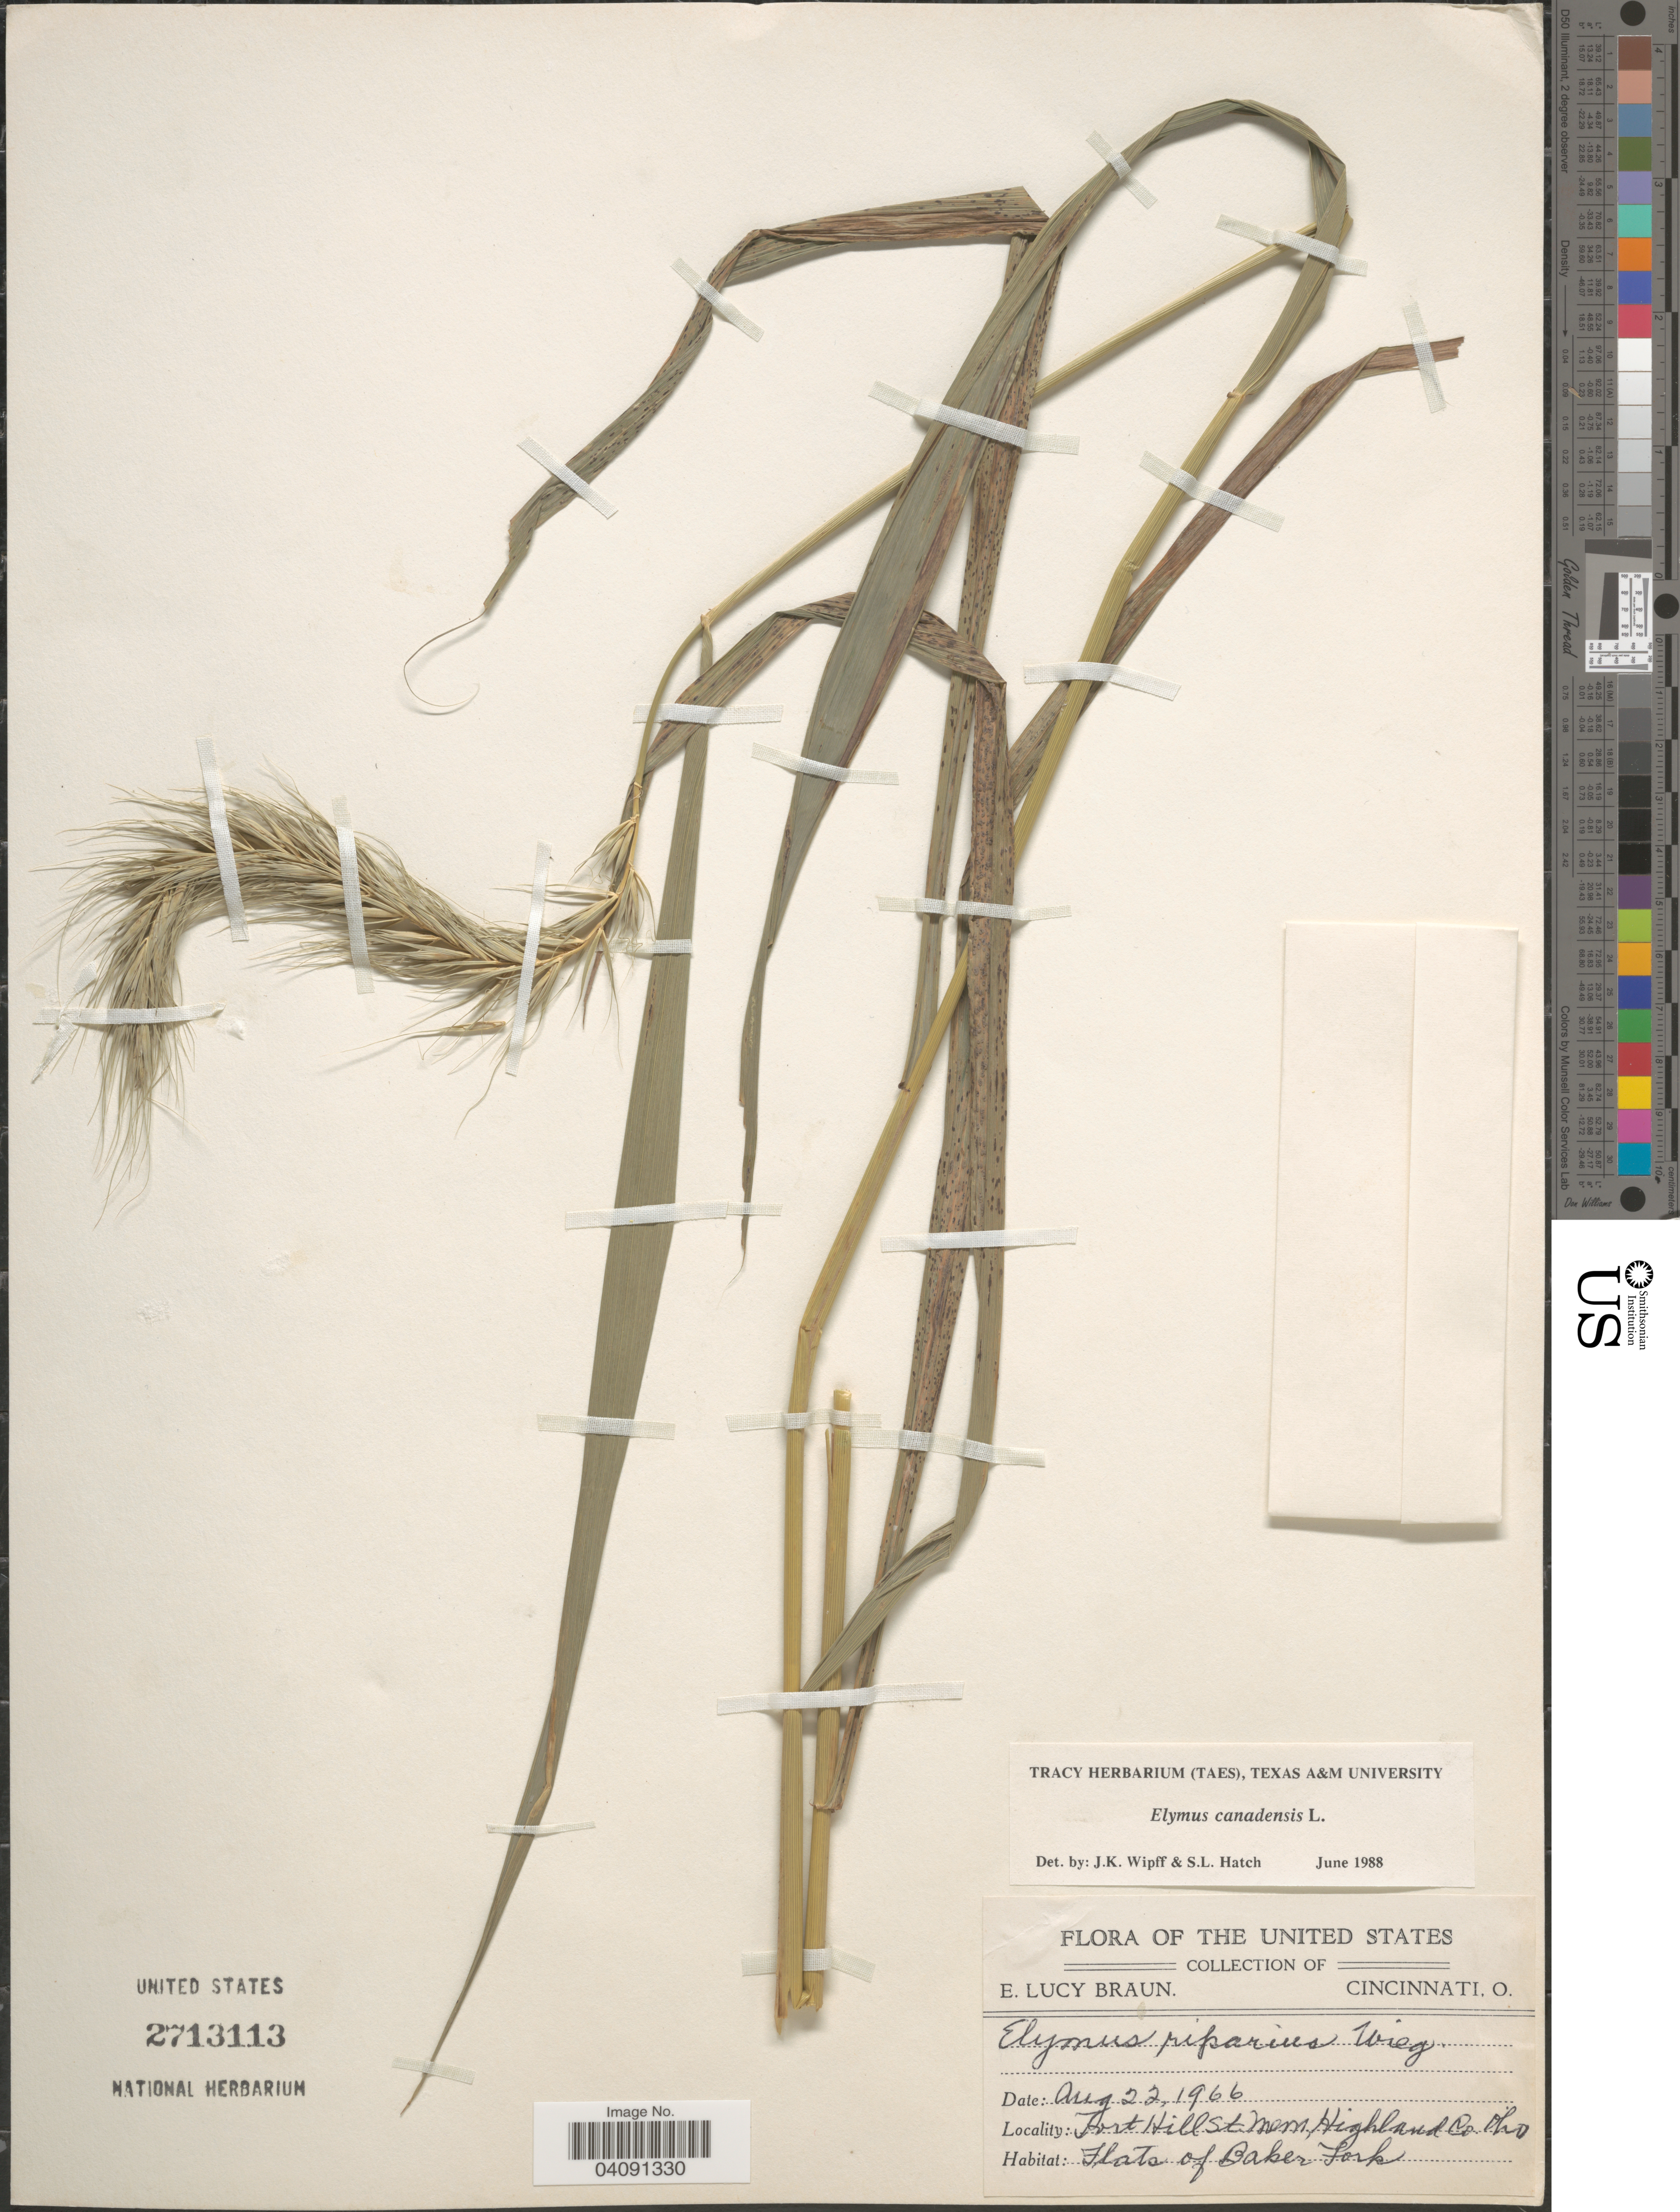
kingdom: Plantae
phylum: Tracheophyta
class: Liliopsida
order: Poales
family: Poaceae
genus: Elymus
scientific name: Elymus canadensis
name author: L.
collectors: E. L. Braun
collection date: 1966-08-22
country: United States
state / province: Ohio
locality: Fort Hill St. N'ern Highland Co. Flats of Baker Fork.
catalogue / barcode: US 2713113